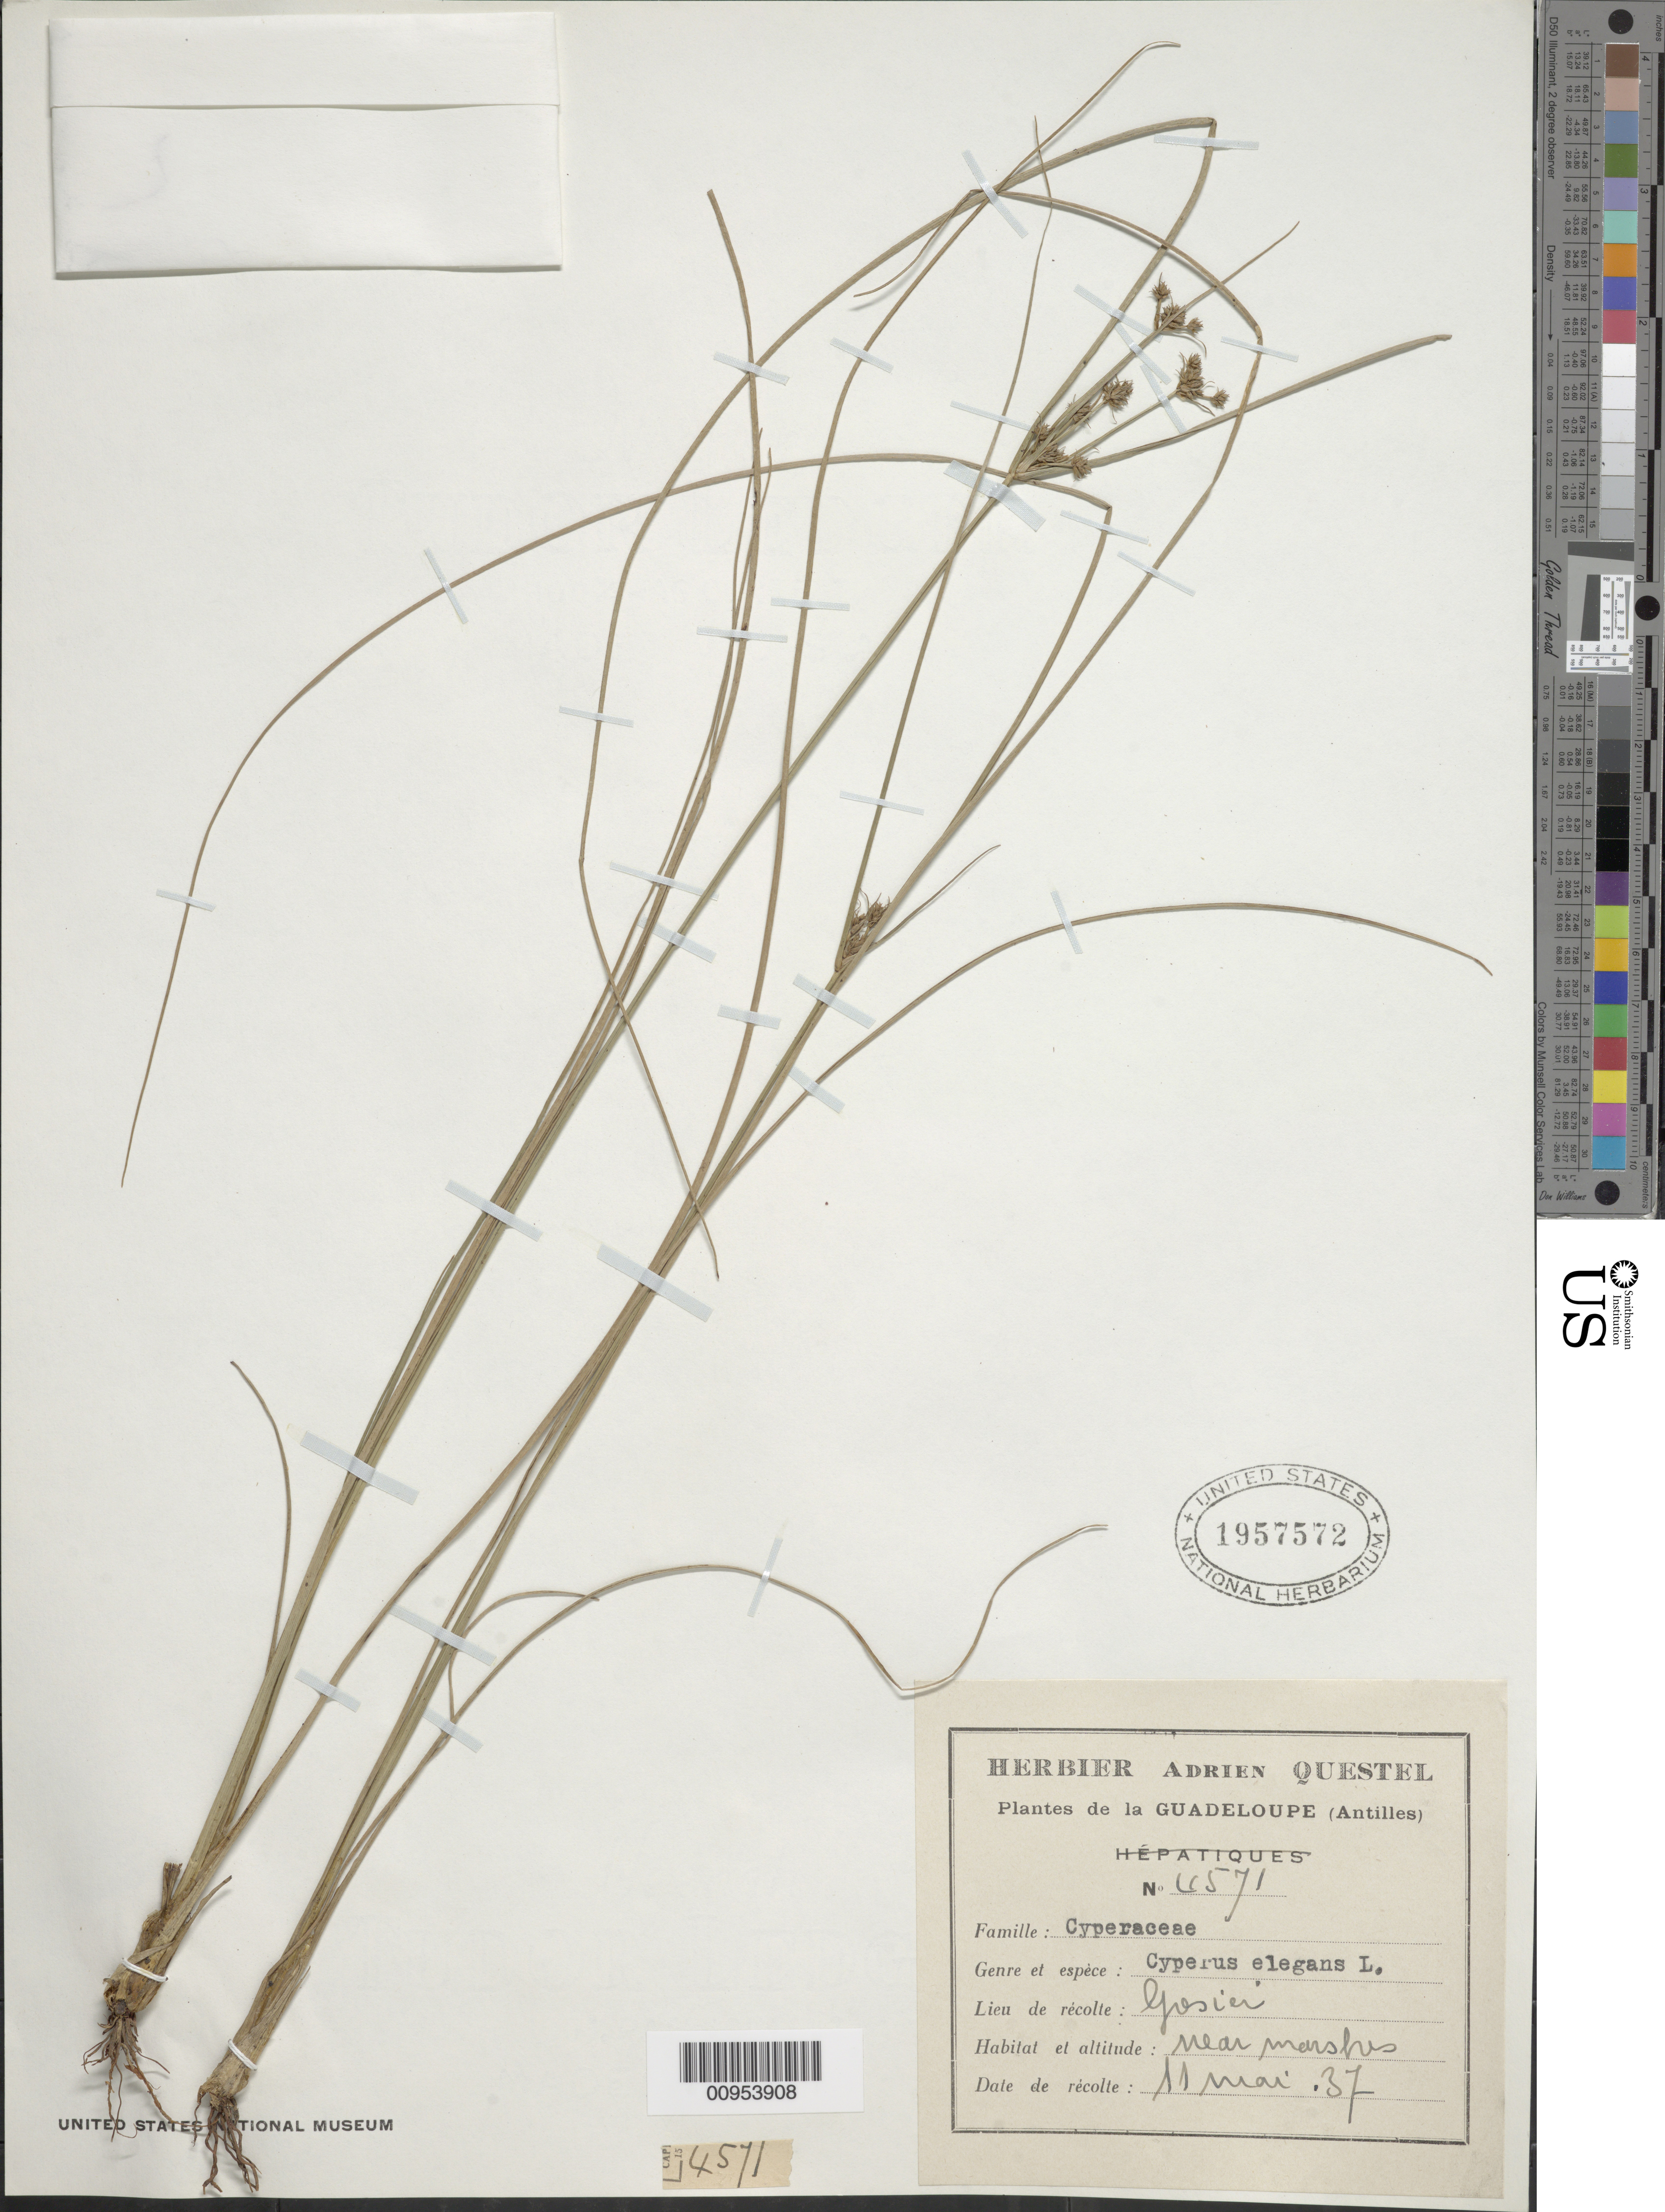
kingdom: Plantae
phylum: Tracheophyta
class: Liliopsida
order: Poales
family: Cyperaceae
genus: Cyperus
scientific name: Cyperus elegans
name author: L.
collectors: A. Questel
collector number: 4571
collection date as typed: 11 May 1937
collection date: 1937-05-11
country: Guadeloupe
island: Grande Terre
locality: Gosier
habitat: Near marshes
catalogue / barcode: US 1957572